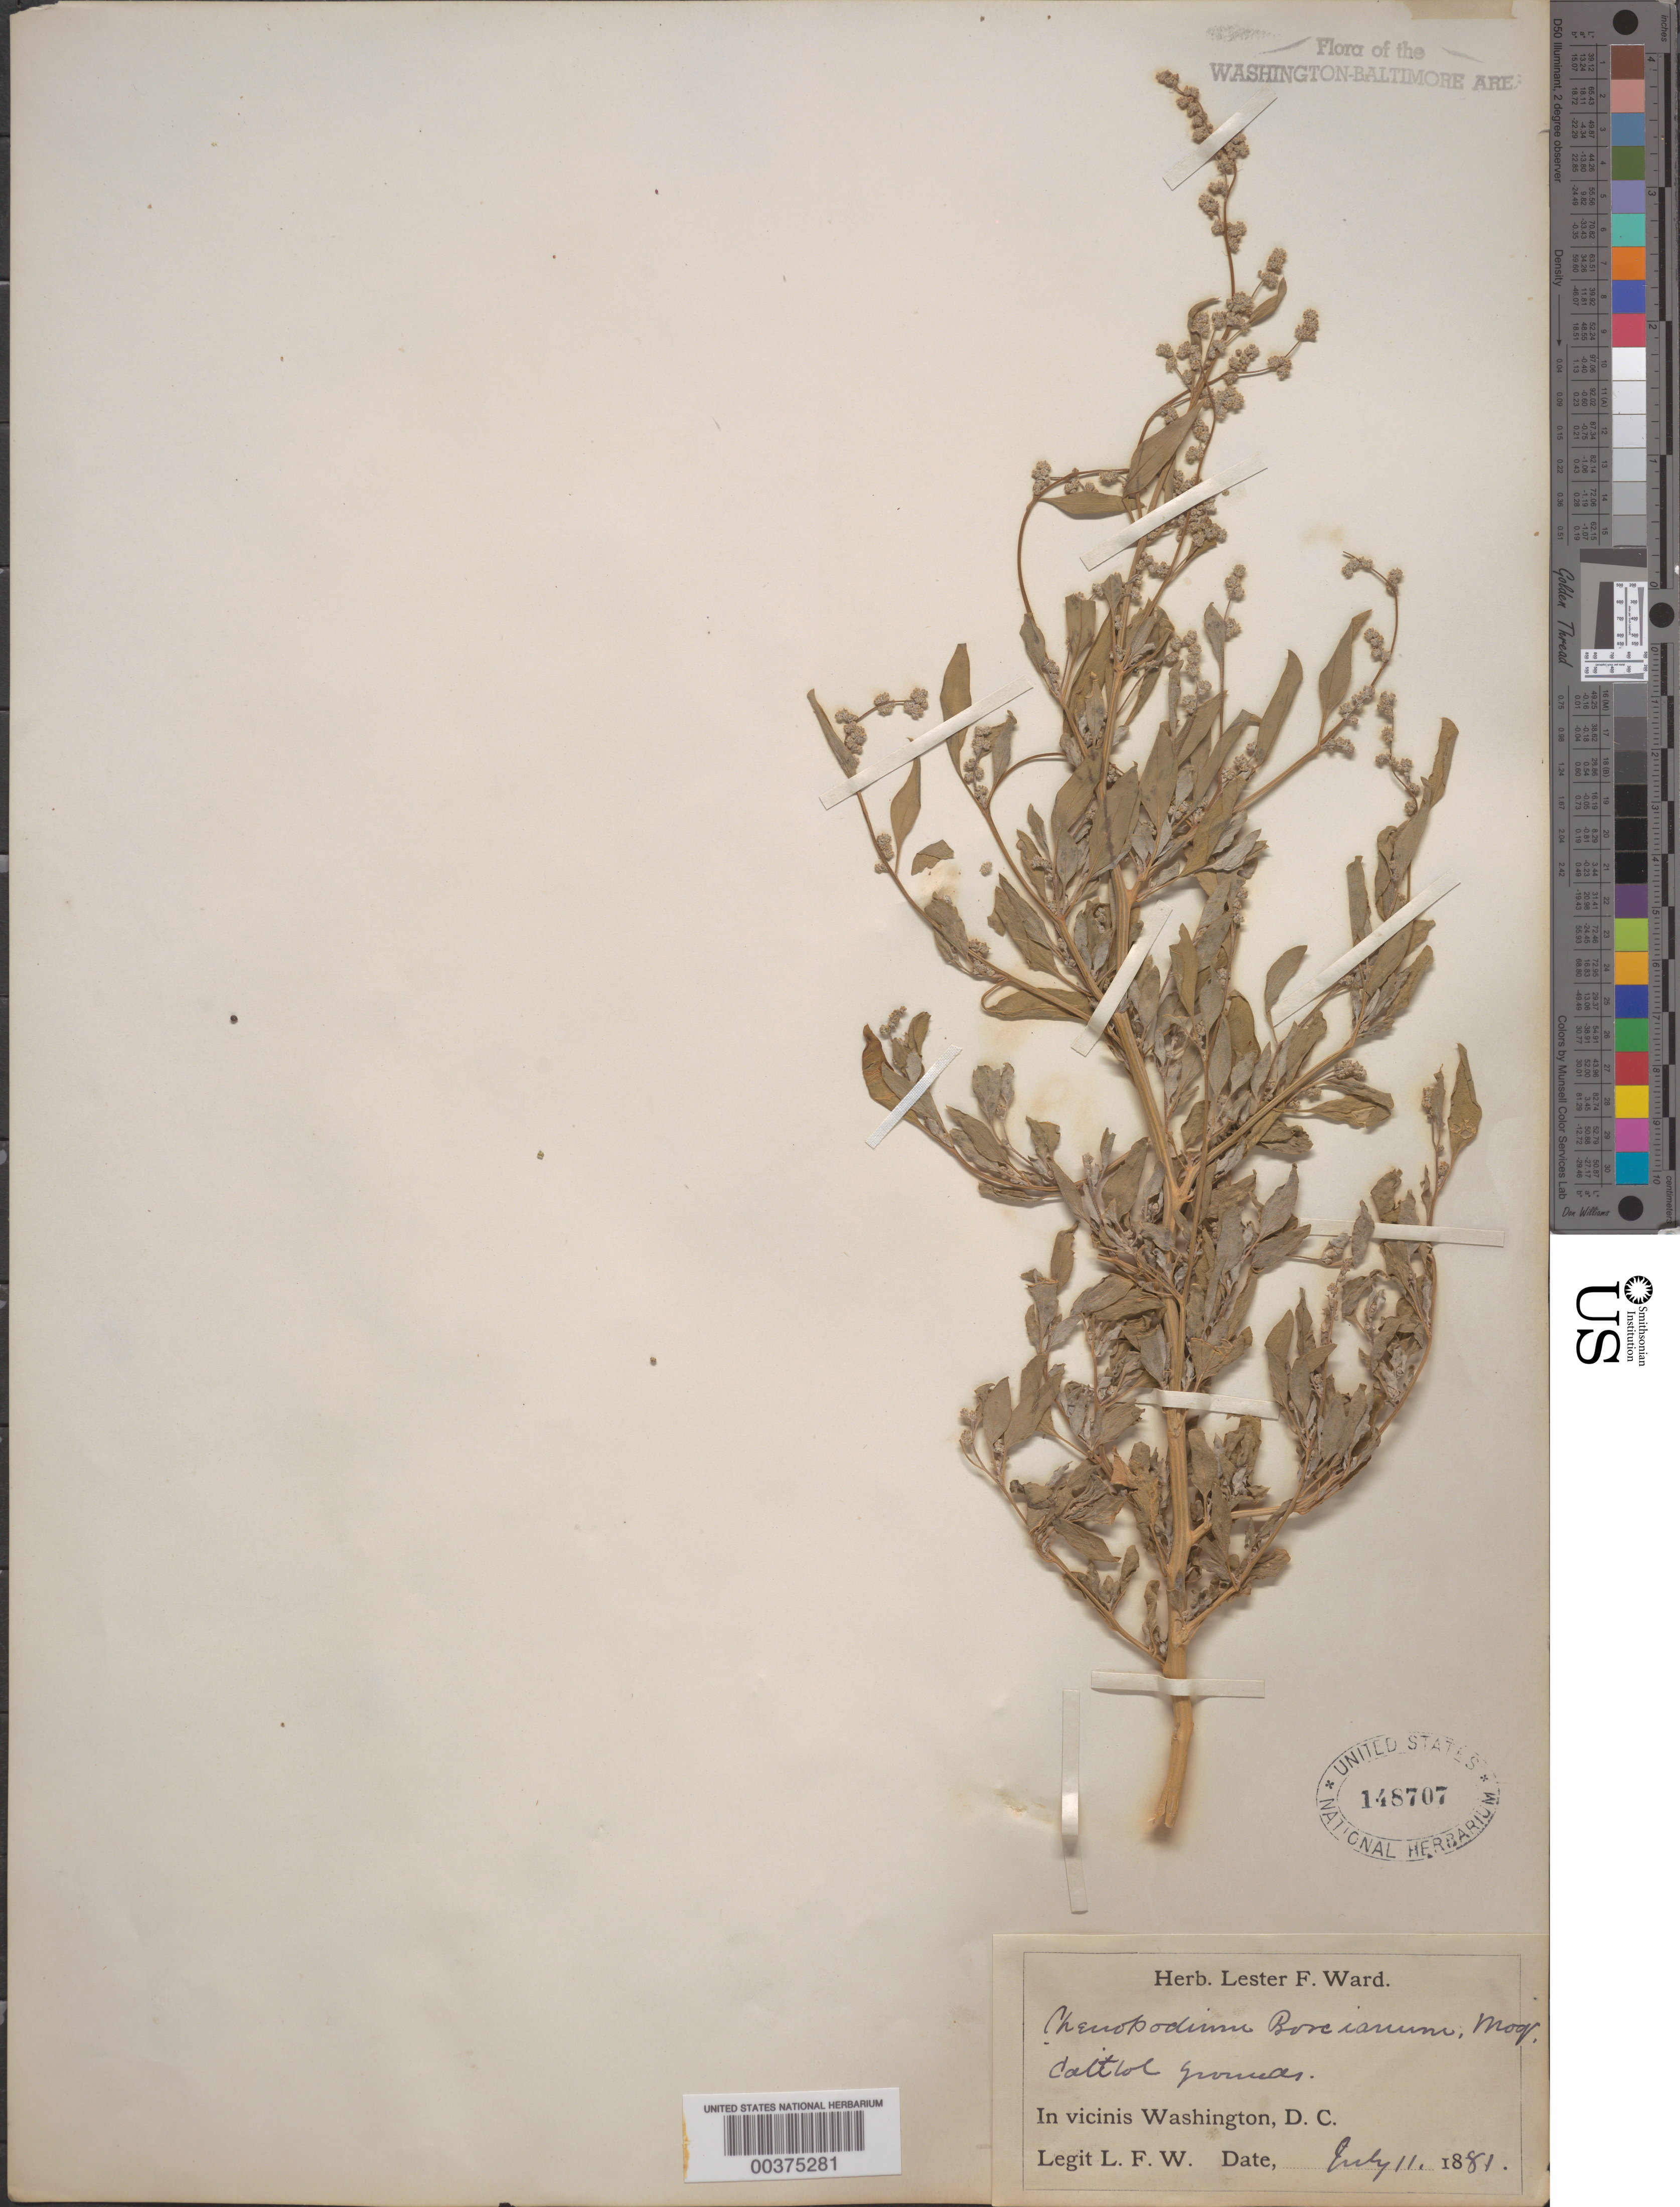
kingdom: Plantae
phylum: Tracheophyta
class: Magnoliopsida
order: Caryophyllales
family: Amaranthaceae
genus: Chenopodium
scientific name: Chenopodium album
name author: L.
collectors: L. F. Ward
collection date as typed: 11 Jul 1881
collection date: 1881-07-11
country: United States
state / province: District of Columbia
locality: Capitol grounds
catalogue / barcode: US 148707